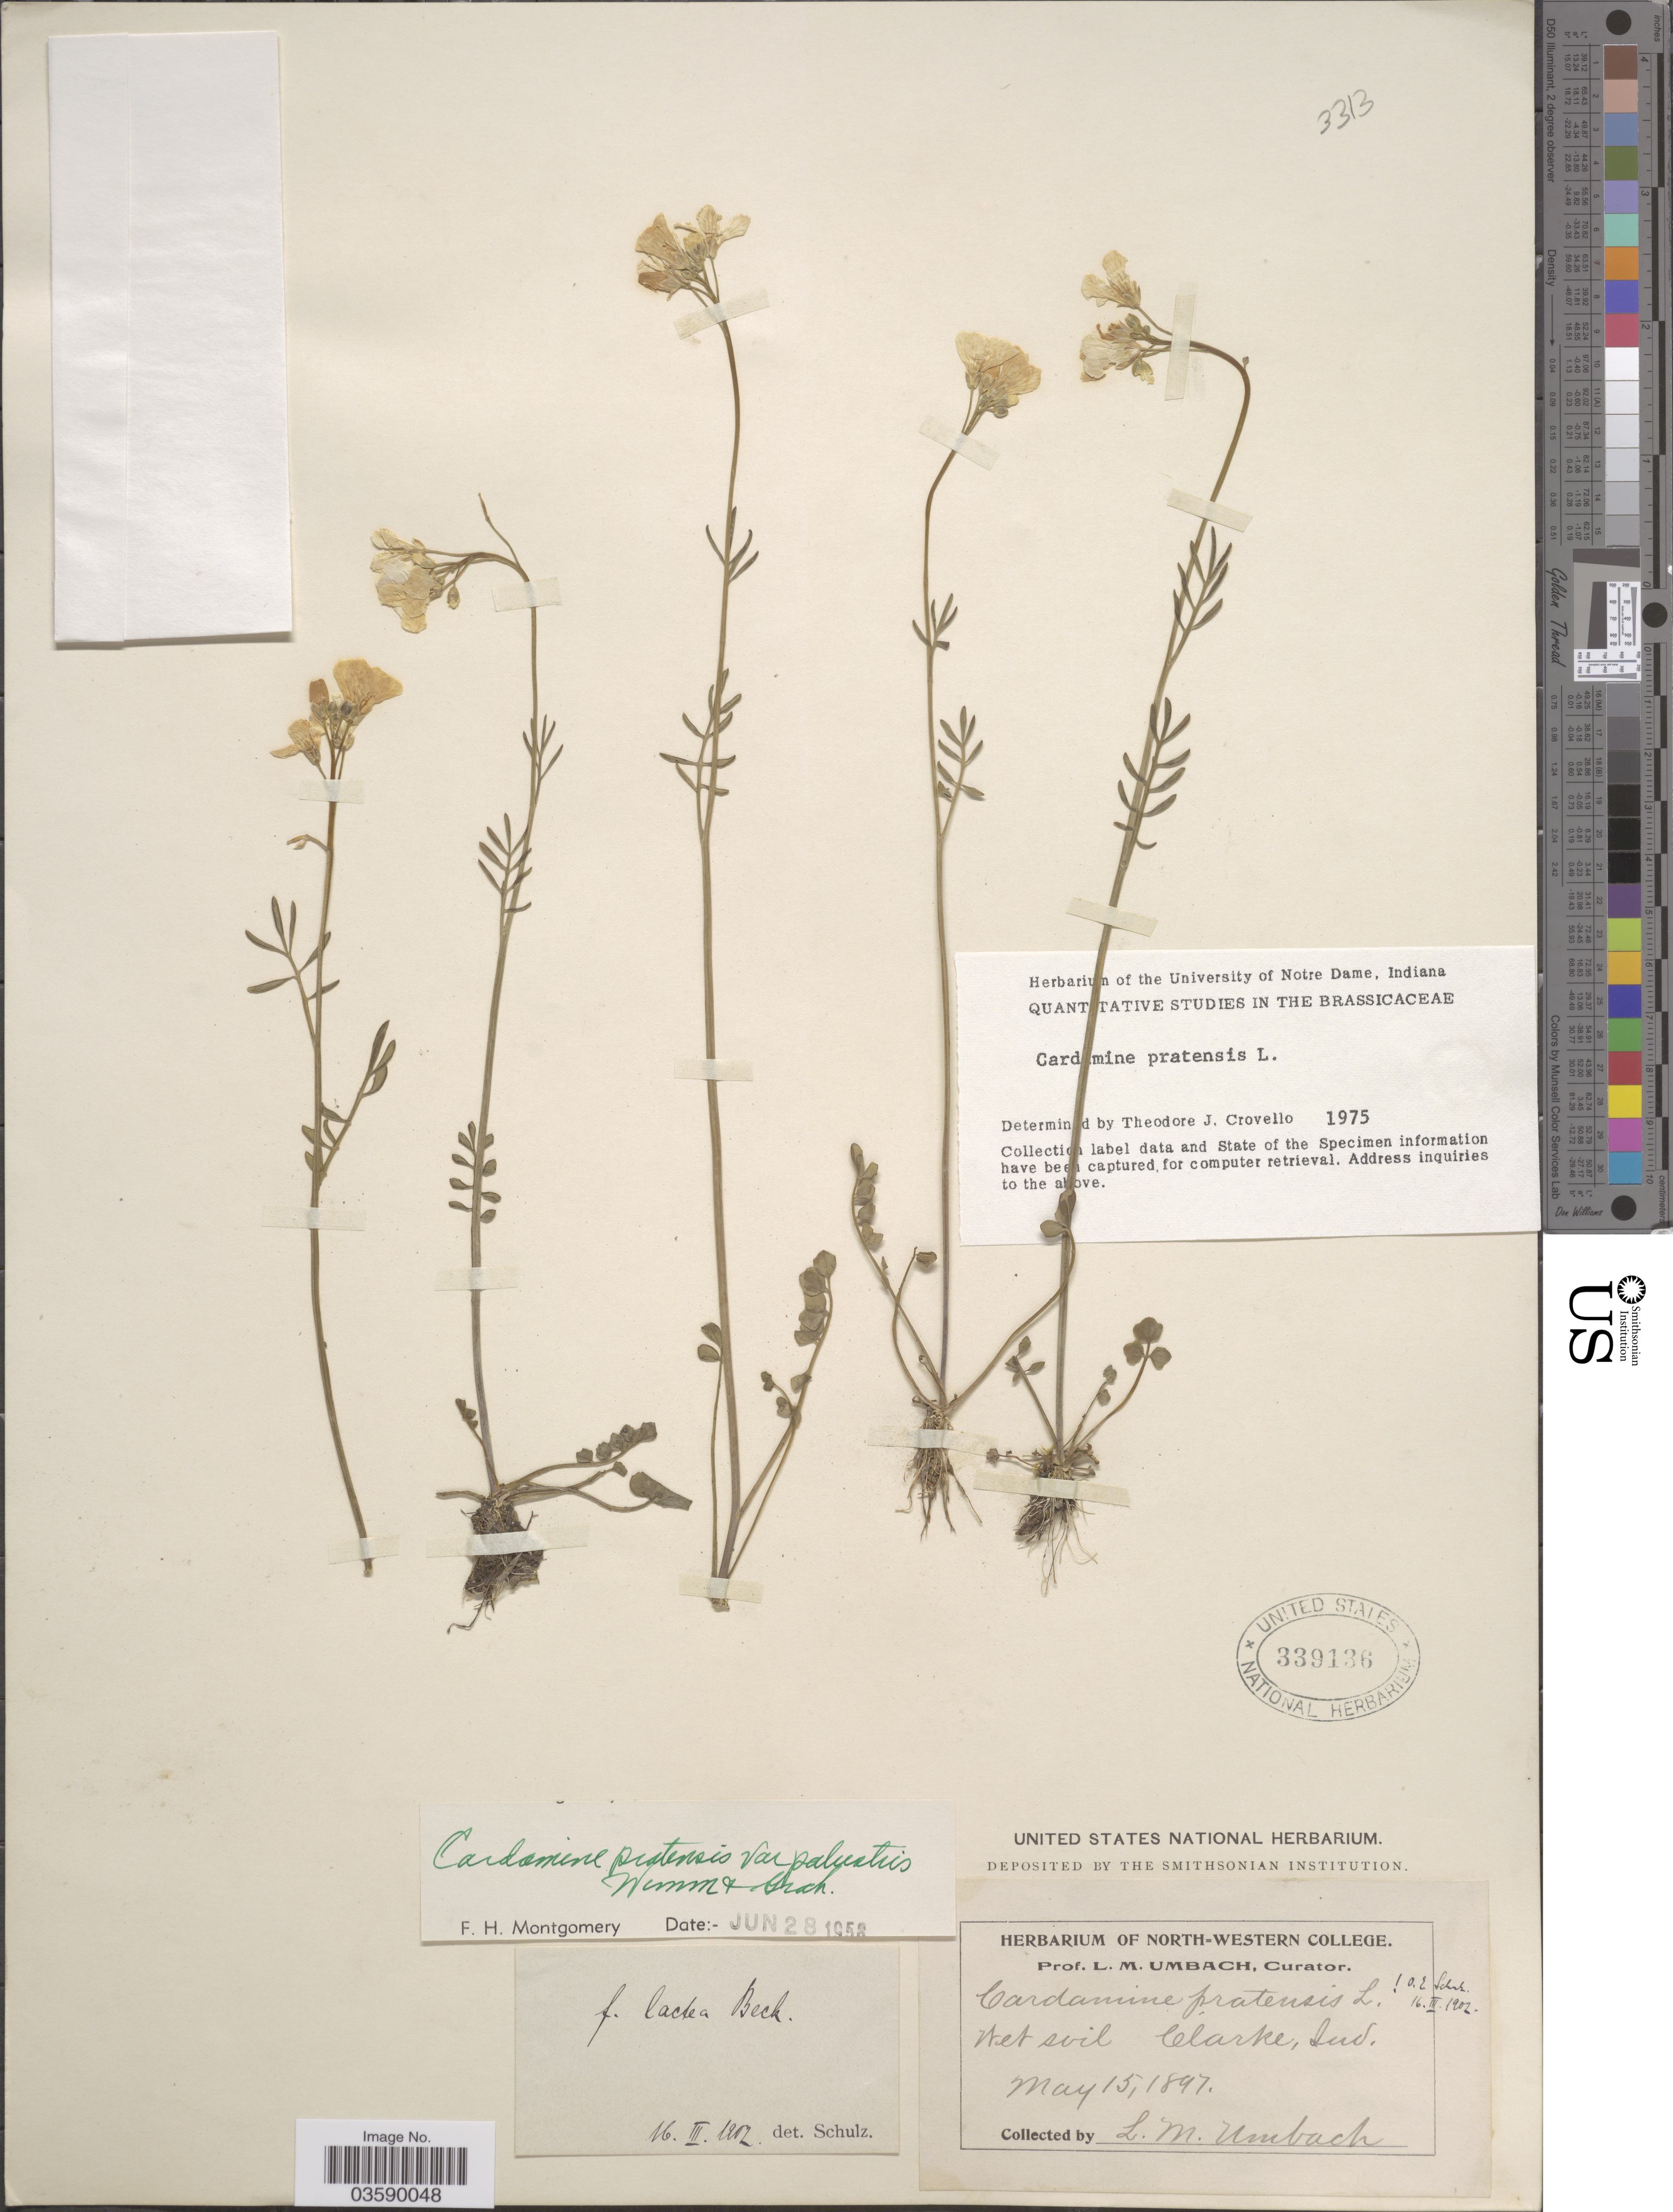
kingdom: Plantae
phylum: Tracheophyta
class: Magnoliopsida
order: Brassicales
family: Brassicaceae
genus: Cardamine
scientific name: Cardamine pratensis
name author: L.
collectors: L. M. Umbach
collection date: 1897-05-15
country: United States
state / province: Indiana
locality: North-Western College. Clarke.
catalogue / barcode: US 339136